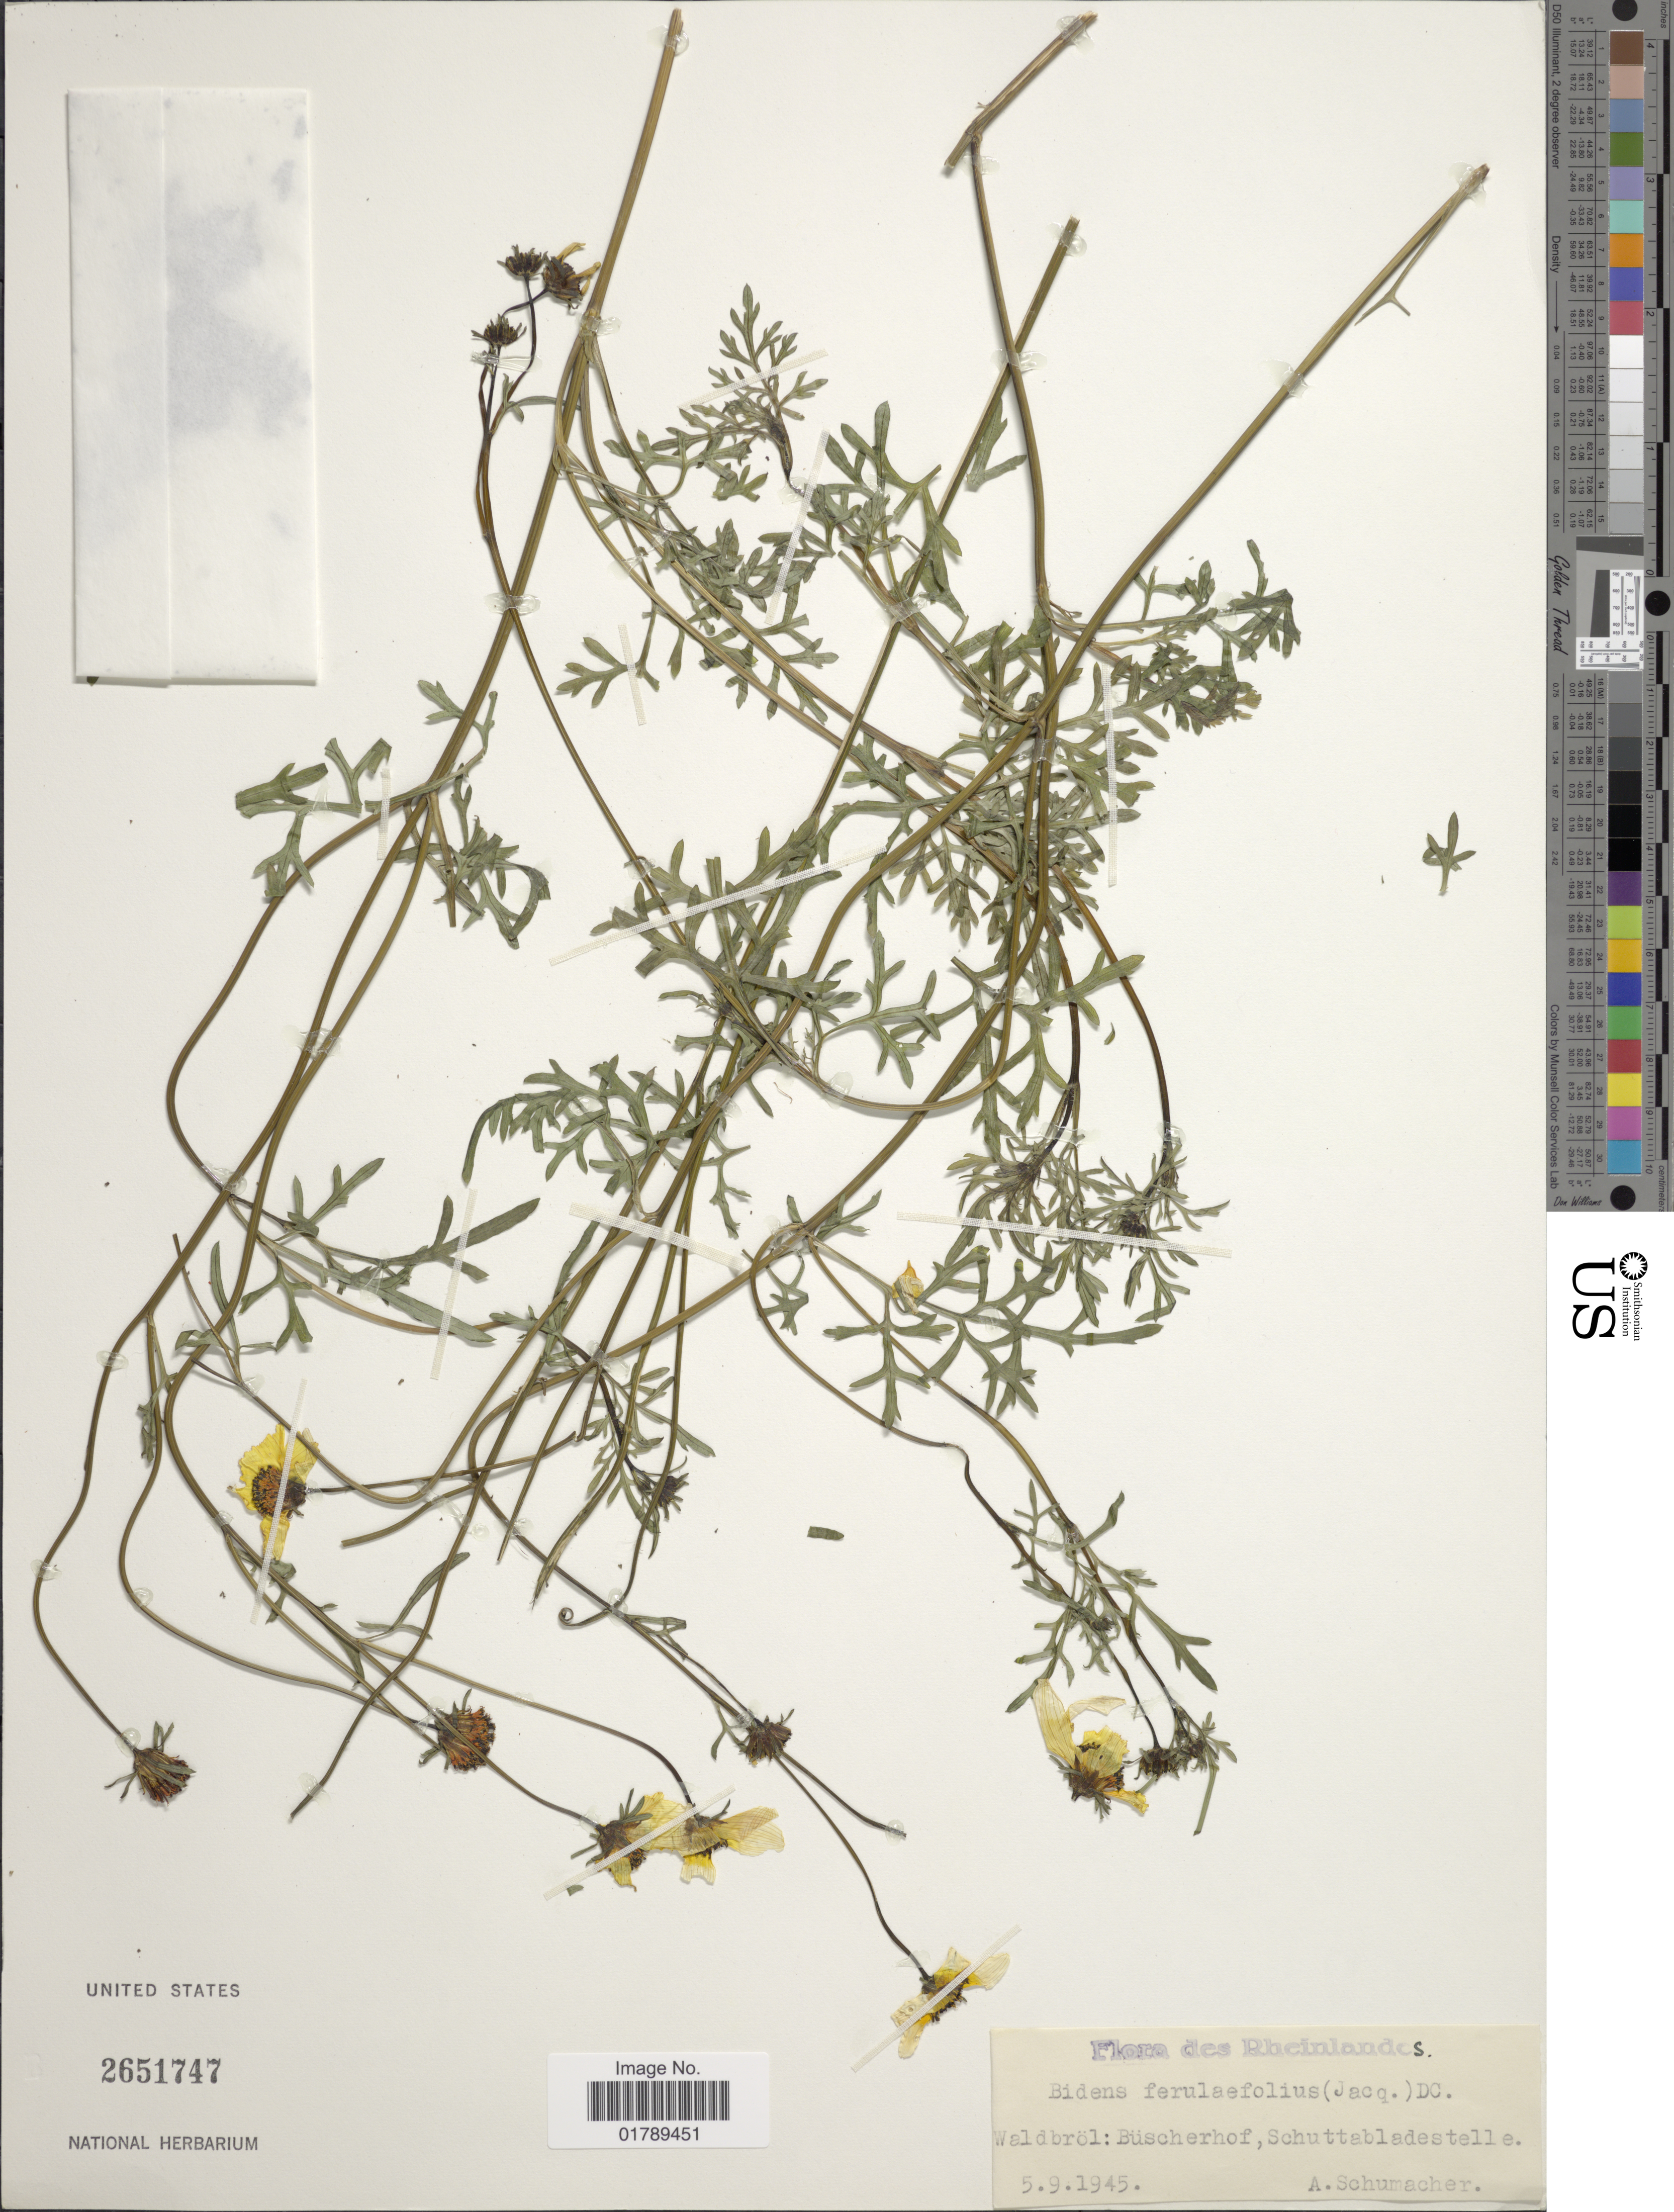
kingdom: Plantae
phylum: Tracheophyta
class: Magnoliopsida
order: Asterales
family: Asteraceae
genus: Bidens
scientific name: Bidens ferulifolia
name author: (Jacq.) DC.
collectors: A. Schumacher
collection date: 1945-09-05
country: Germany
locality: Rheinlandes. Waldbrol: Buscherhof, Schuttabladestelle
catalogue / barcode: US 2651747